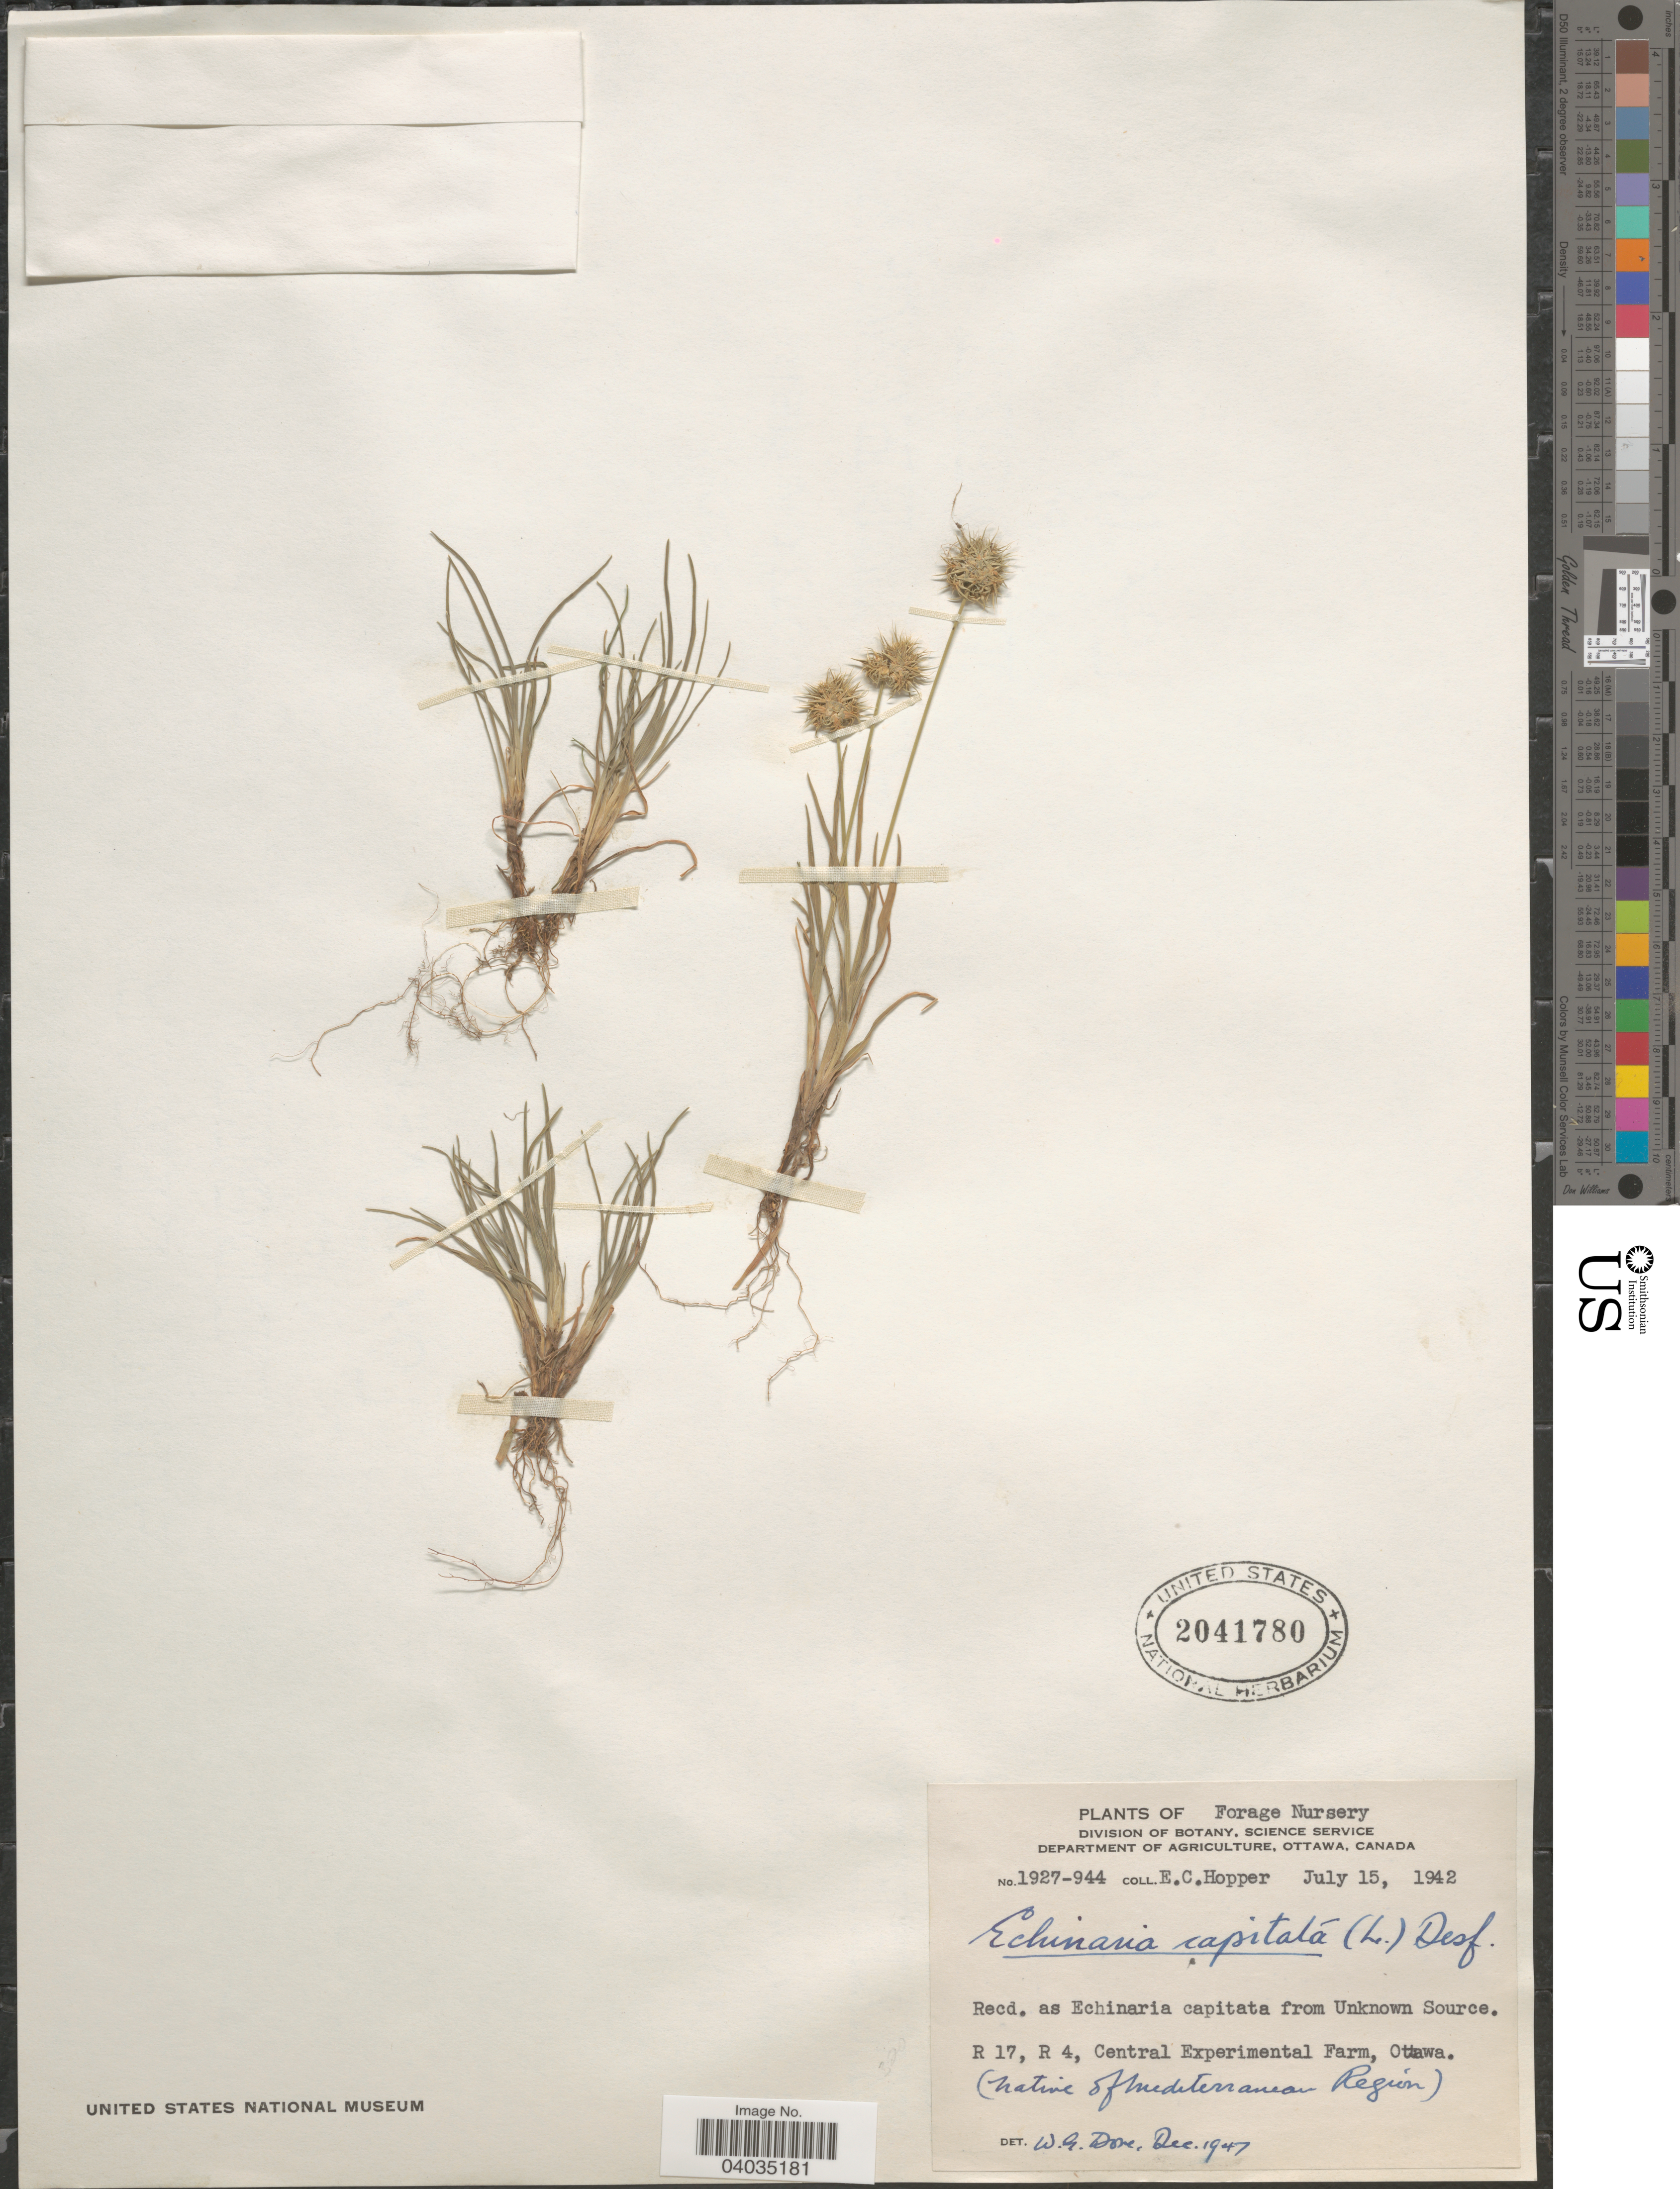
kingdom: Plantae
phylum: Tracheophyta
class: Liliopsida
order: Poales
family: Poaceae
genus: Echinaria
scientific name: Echinaria capitata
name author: (L.) Desf.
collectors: E. Hopper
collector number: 1927-944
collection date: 1942-07-15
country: Canada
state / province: Ontario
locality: Forage Nursery. R 17, R 4, Central Experimental Farm, Ottawa. (Native of mediterranean Region).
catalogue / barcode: US 2041780